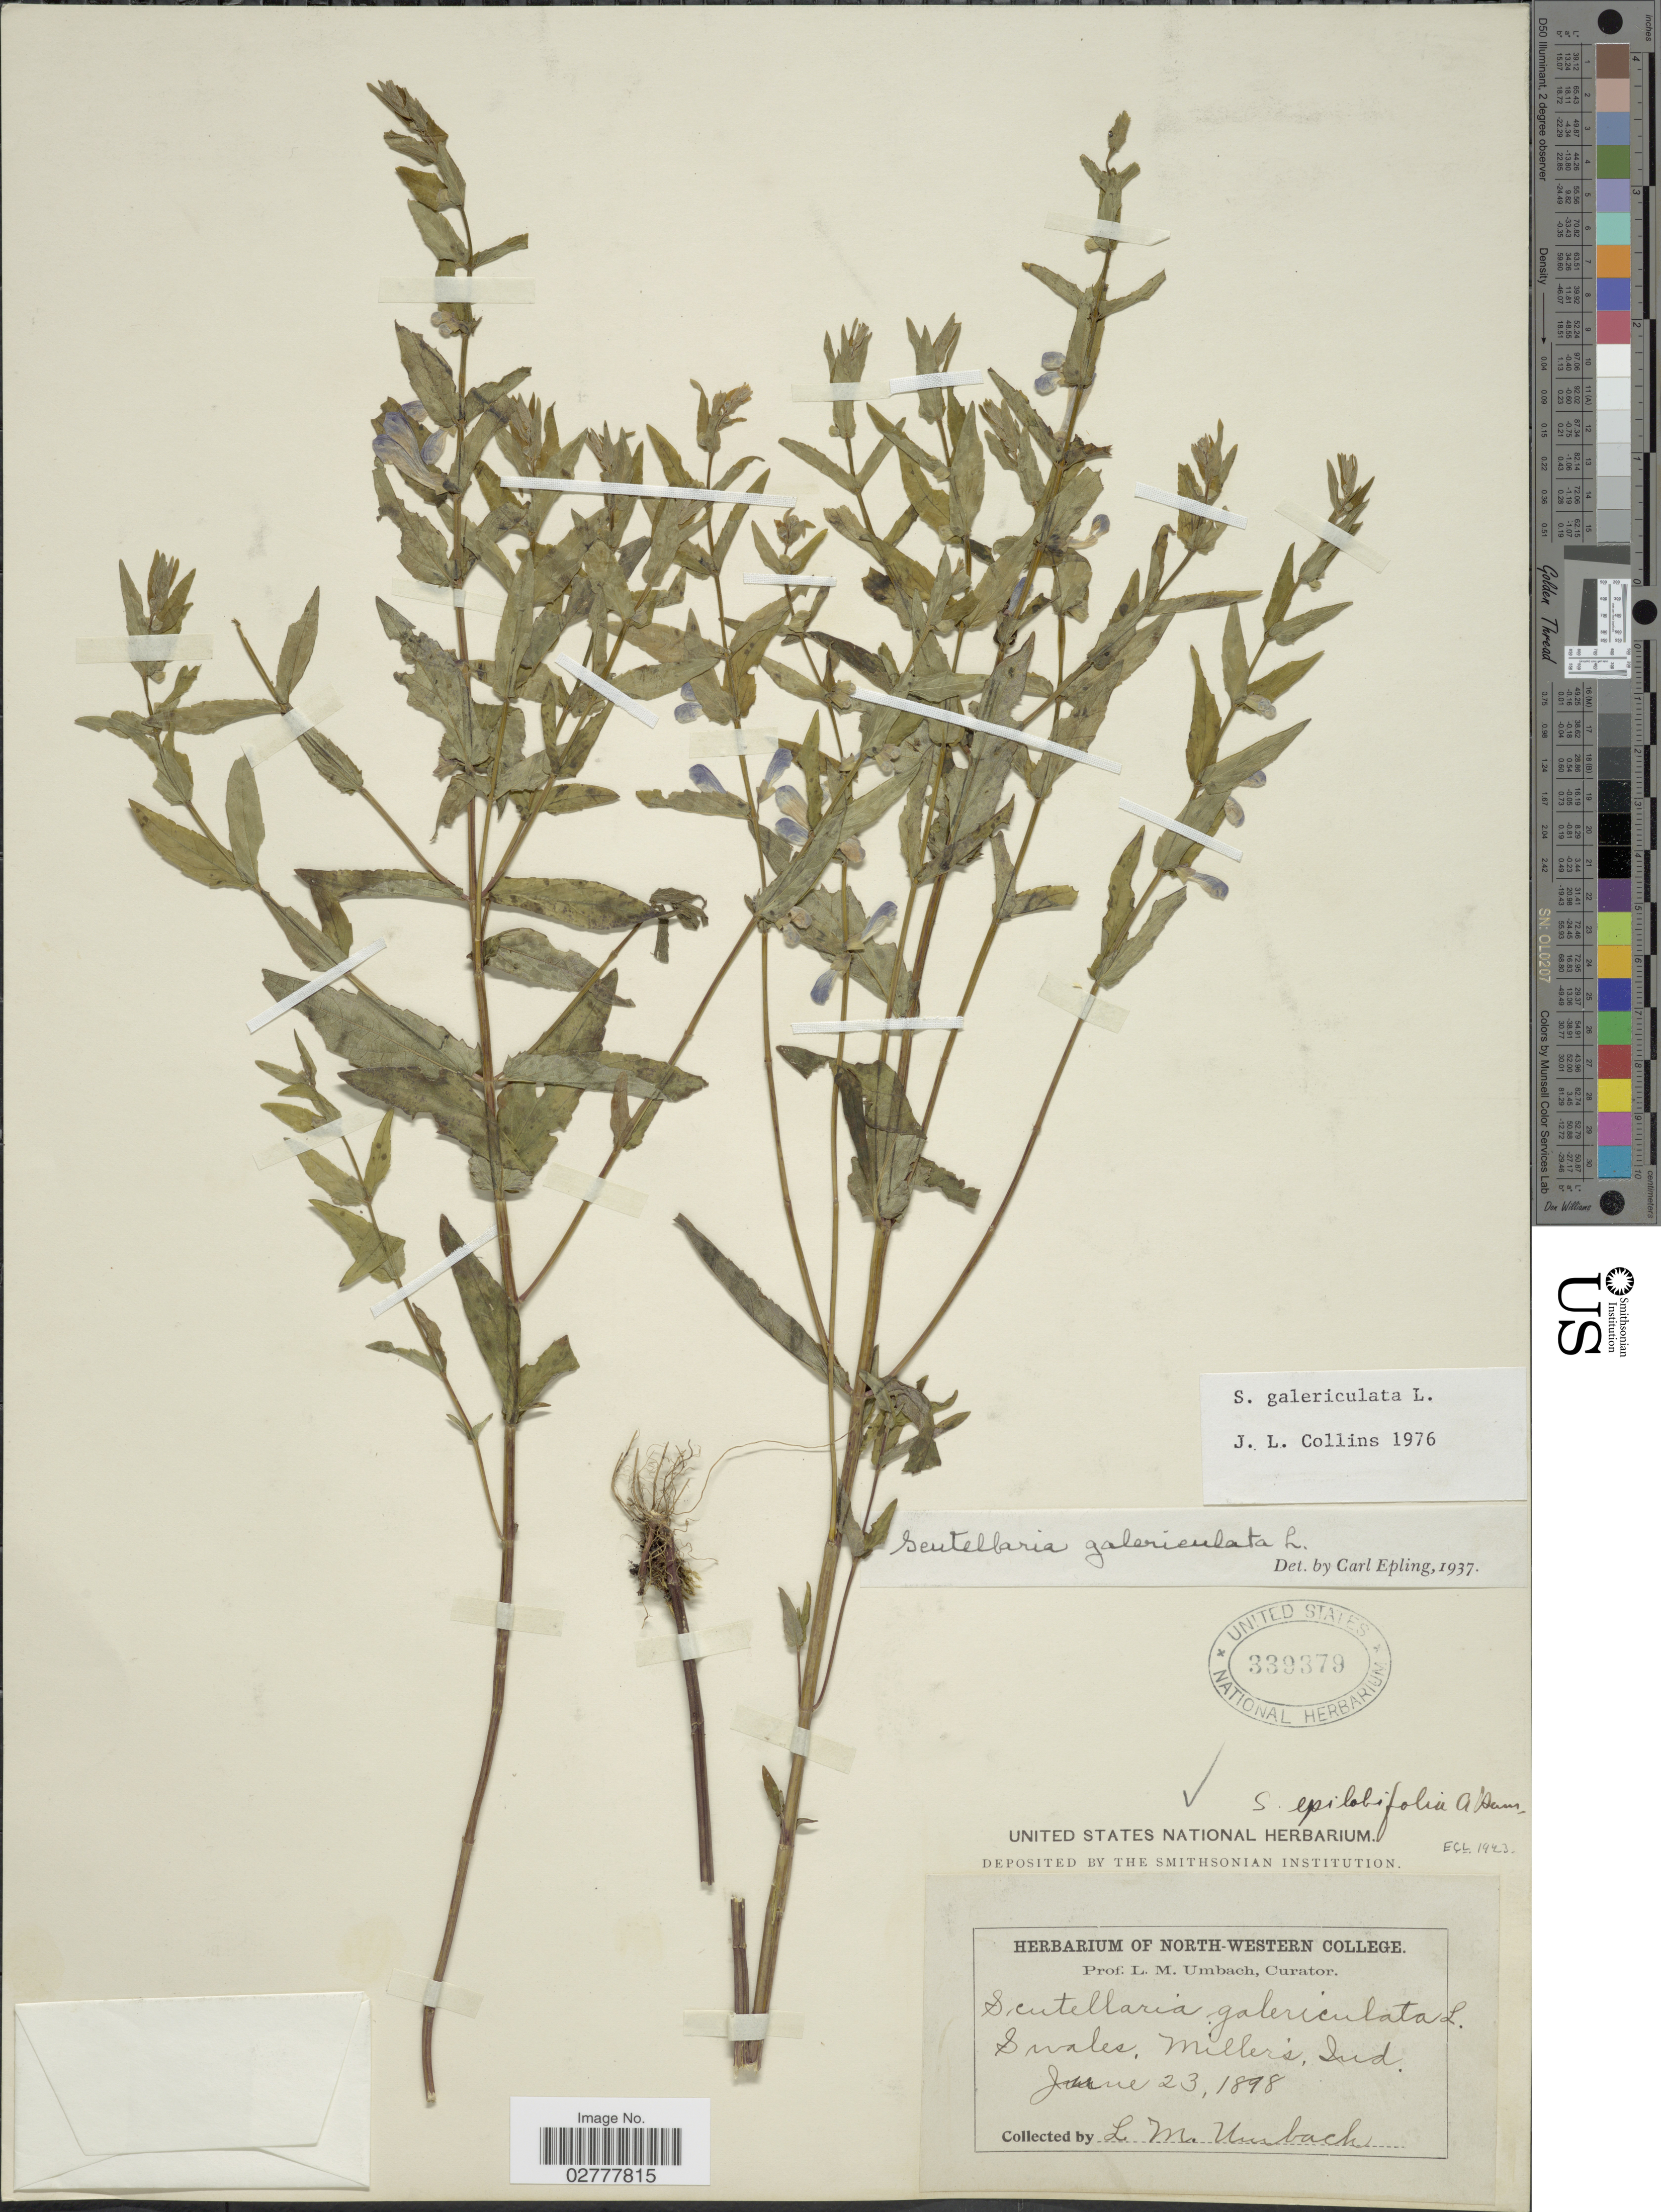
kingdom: Plantae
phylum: Tracheophyta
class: Magnoliopsida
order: Lamiales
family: Lamiaceae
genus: Scutellaria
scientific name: Scutellaria galericulata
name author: L.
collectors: L. M. Umbach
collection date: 1898-06-23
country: United States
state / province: Indiana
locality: Swales, Miller's.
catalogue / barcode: US 339379